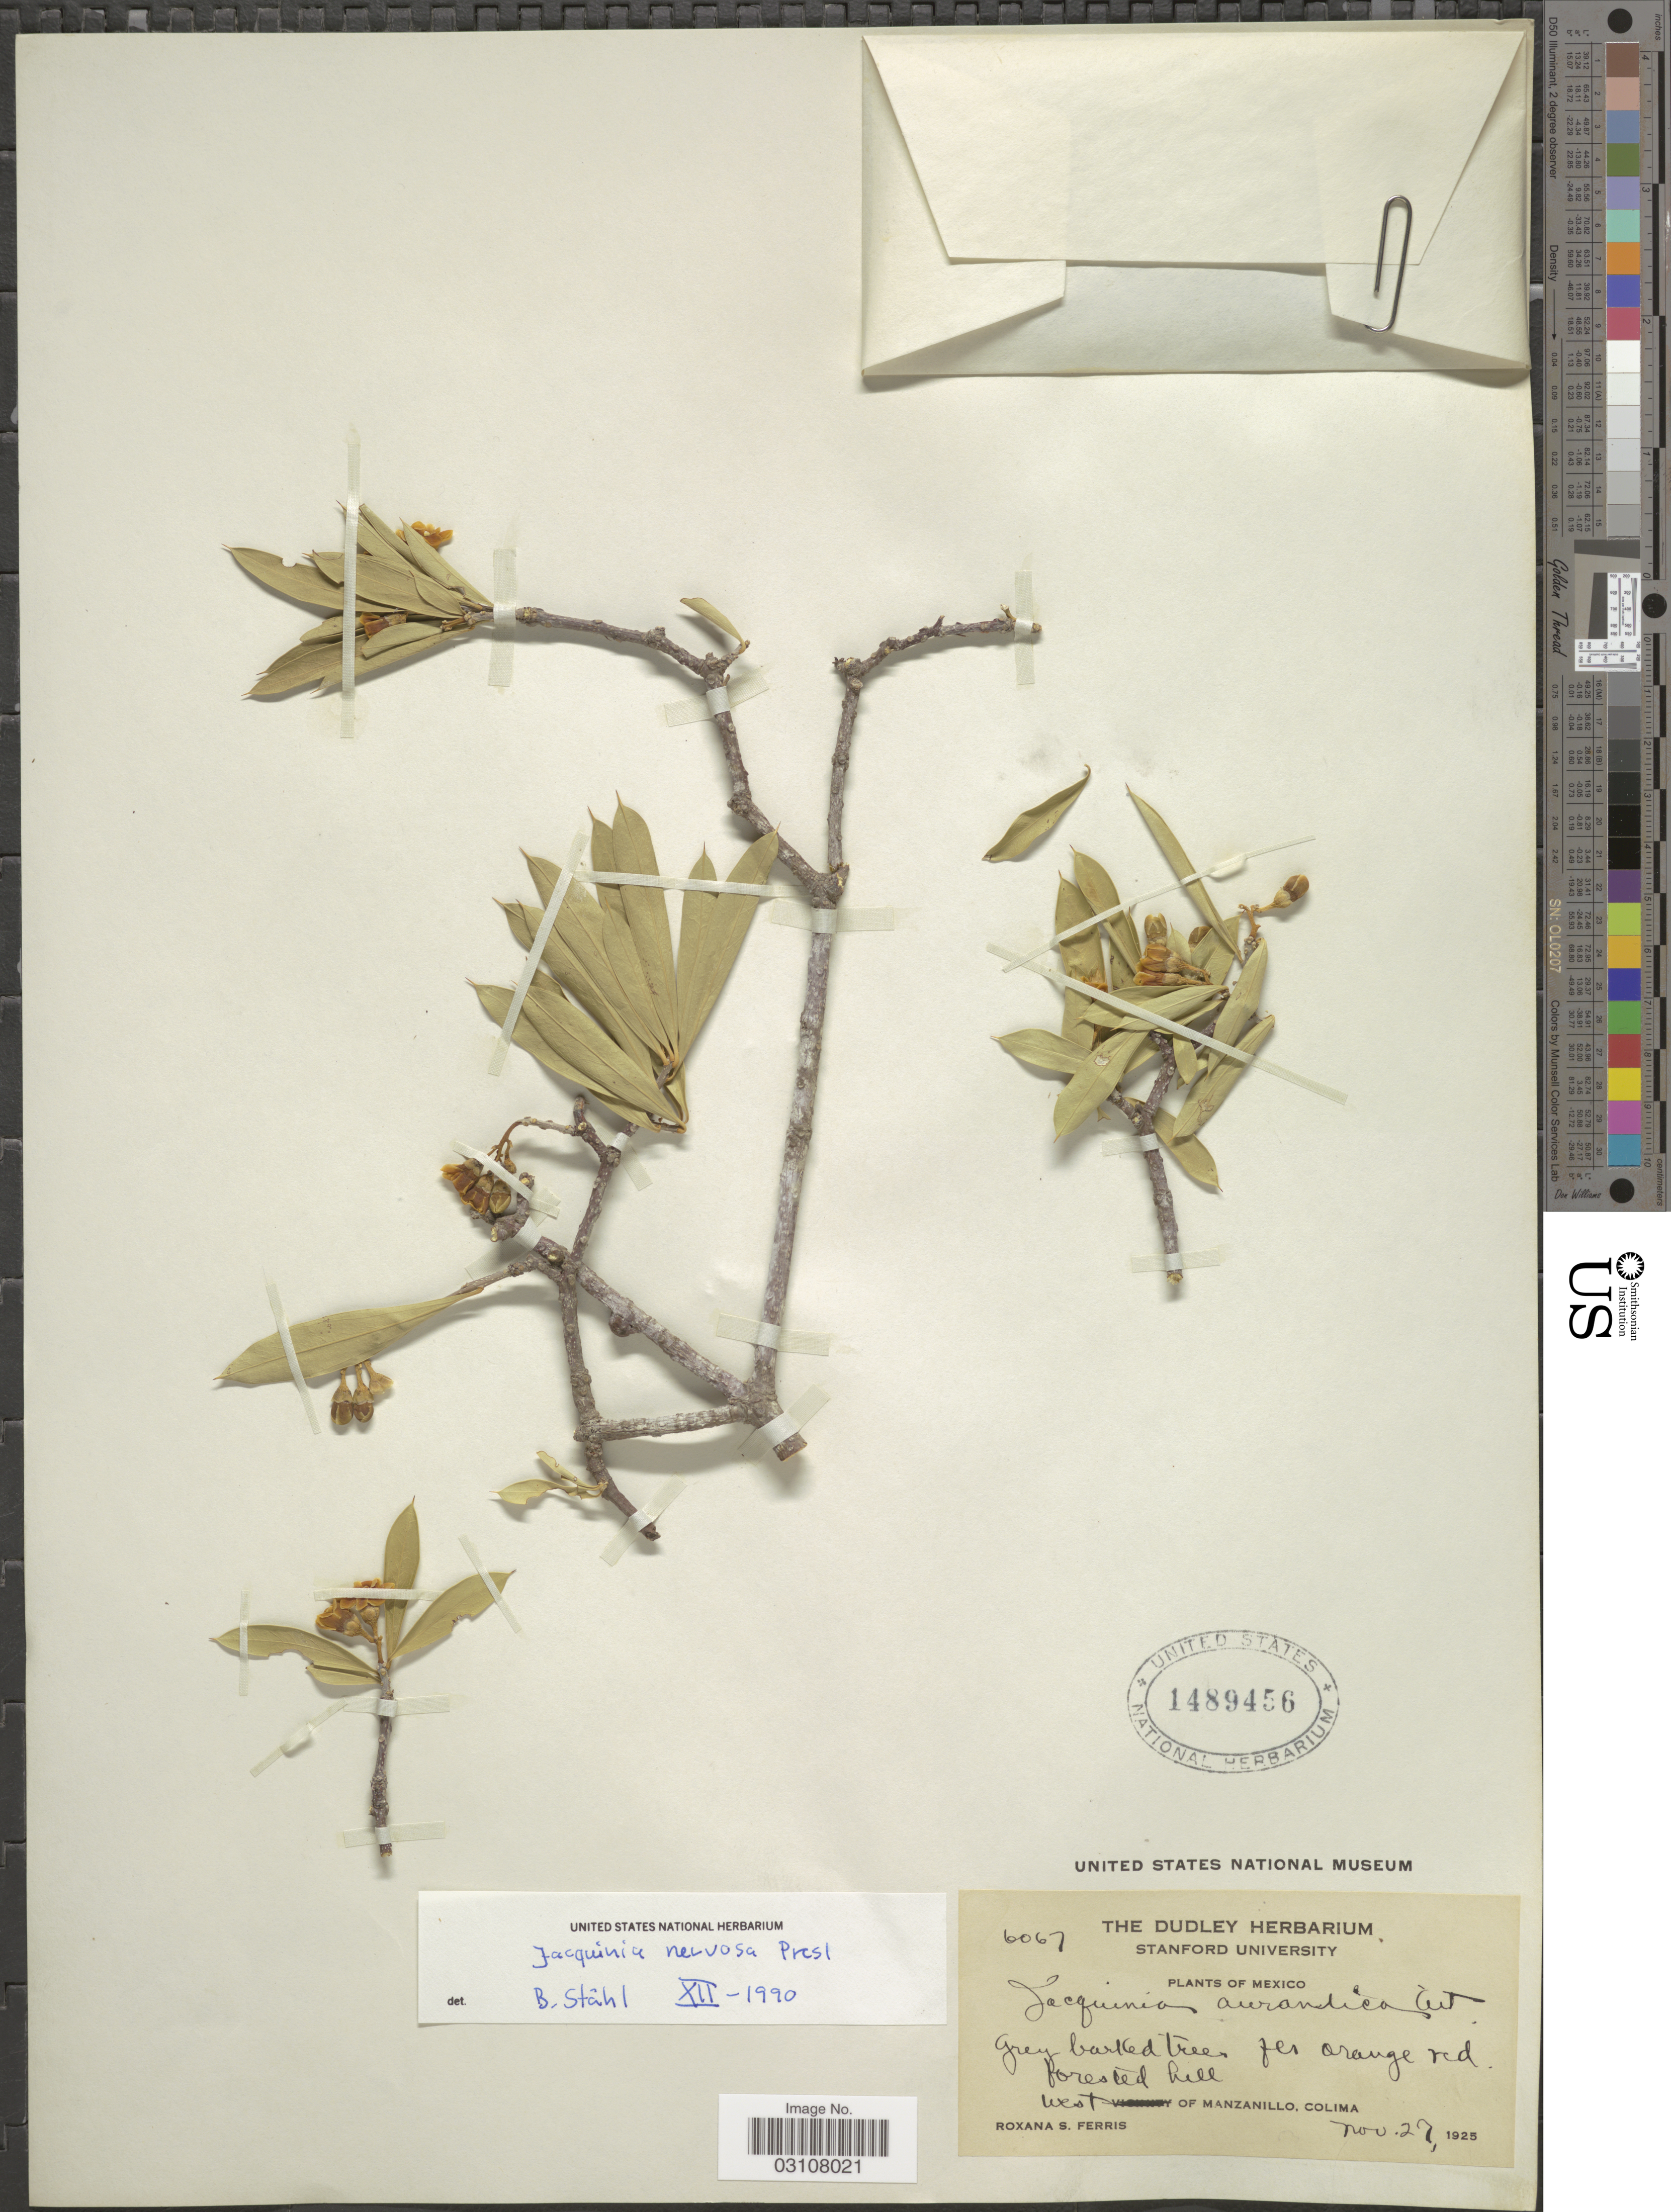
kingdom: Plantae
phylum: Tracheophyta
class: Magnoliopsida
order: Ericales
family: Primulaceae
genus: Jacquinia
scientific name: Jacquinia nervosa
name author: C. Presl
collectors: R. S. Ferris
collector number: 6067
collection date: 1925-11-27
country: Mexico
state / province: Colima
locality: West of Manzanillo.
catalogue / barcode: US 1489456